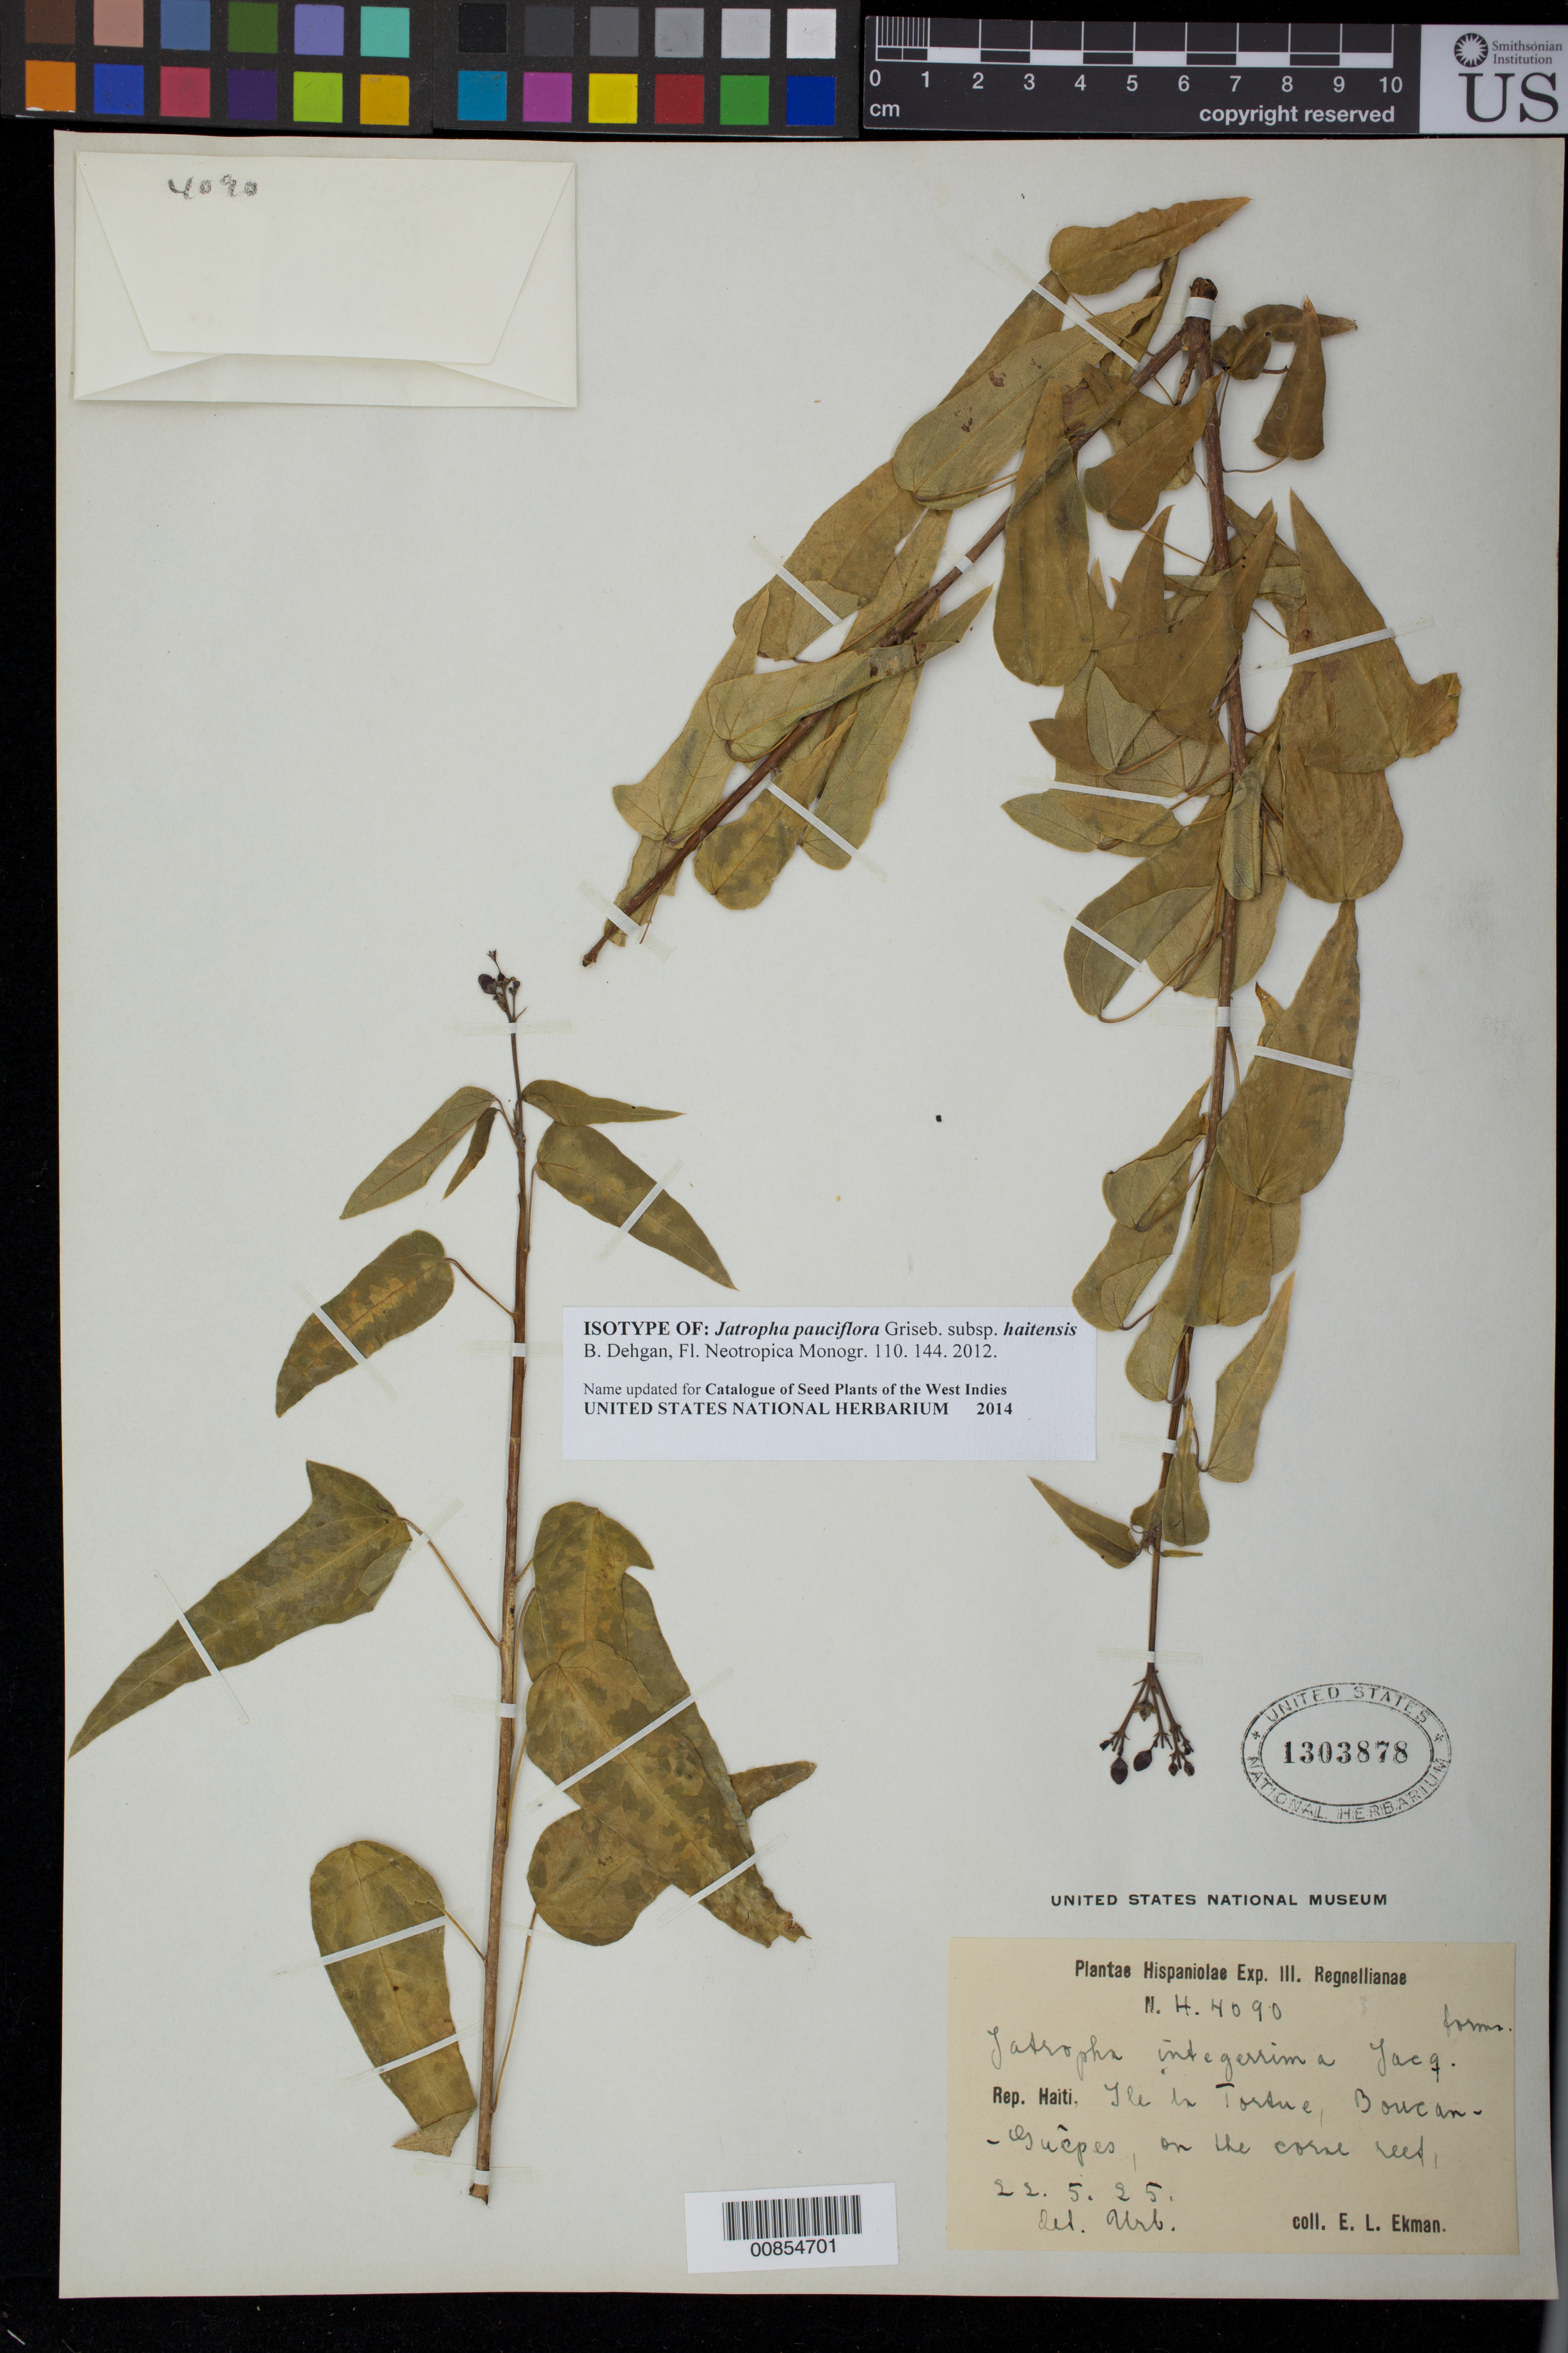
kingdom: Plantae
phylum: Tracheophyta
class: Magnoliopsida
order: Malpighiales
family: Euphorbiaceae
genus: Jatropha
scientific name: Jatropha pauciflora subsp. haitensis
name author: Dehgan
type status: Isotype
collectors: E. L. Ekman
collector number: H 4090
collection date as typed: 22 May 1925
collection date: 1925-05-22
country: Haiti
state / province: Nord-Ouest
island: Île de la Tortue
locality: Ile la Tortue, Boucan-Guêpes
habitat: On coral reef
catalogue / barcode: US 1303878